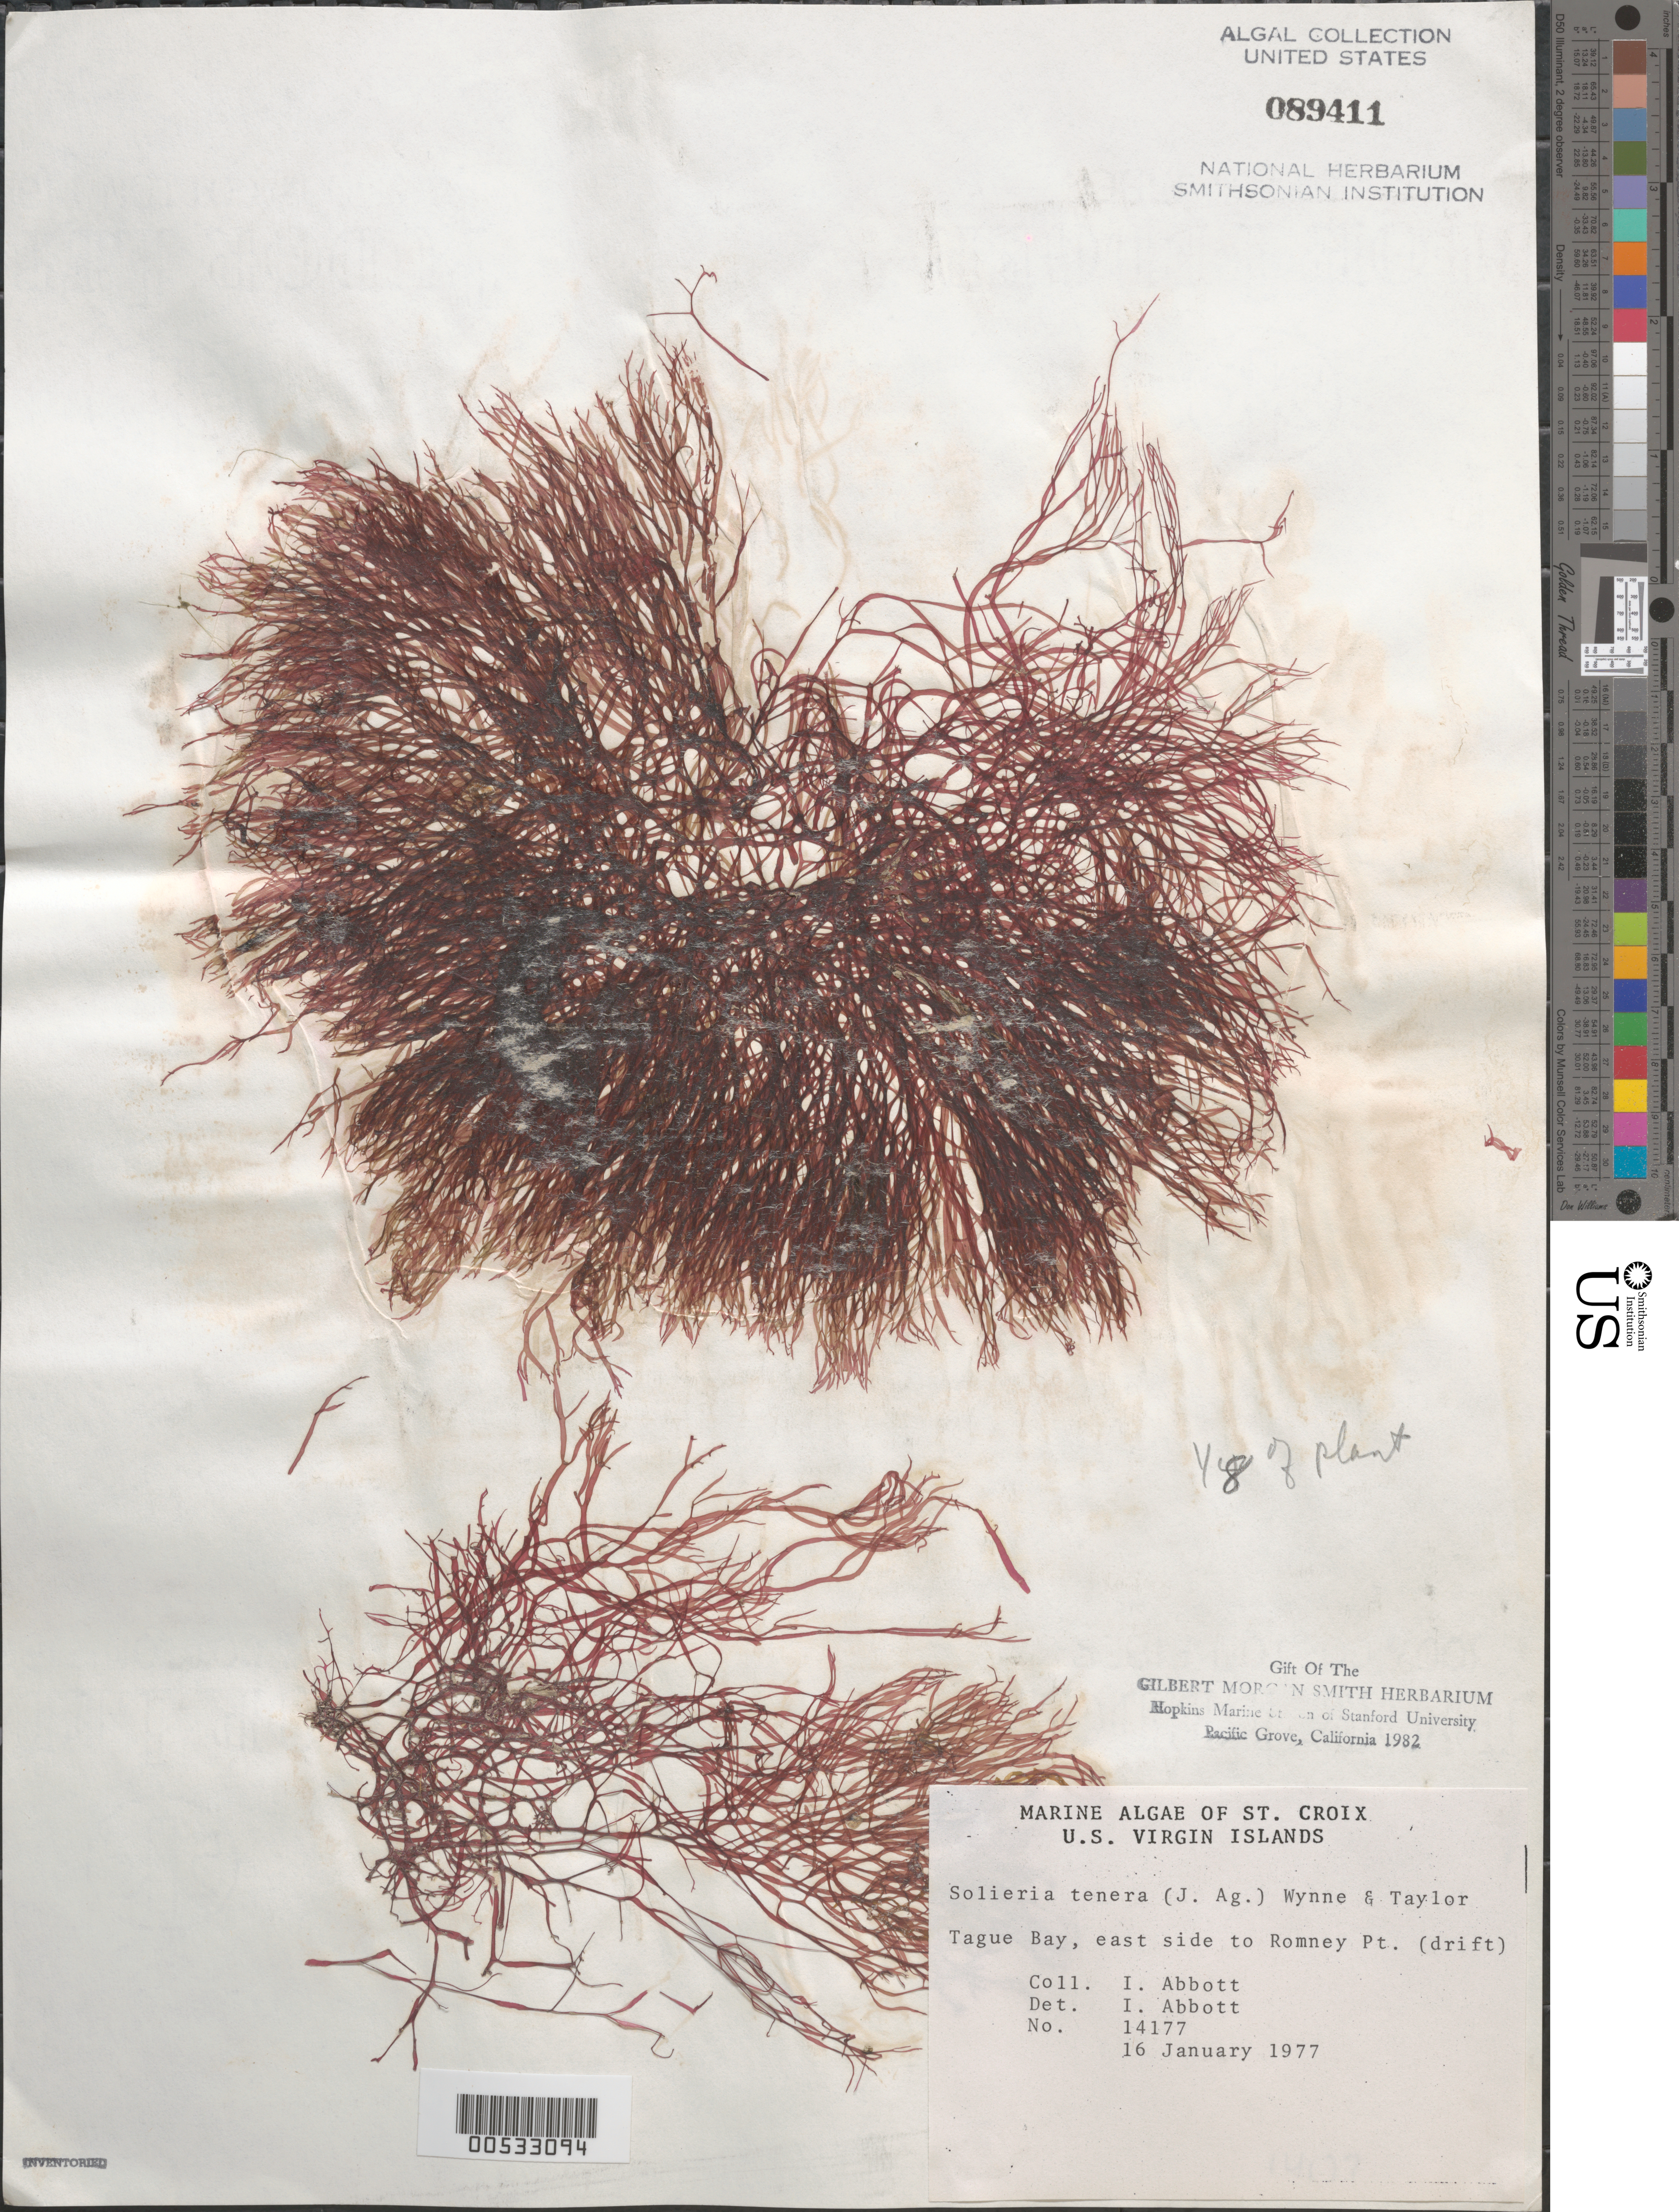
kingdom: Plantae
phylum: Rhodophyta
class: Florideophyceae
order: Gigartinales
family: Solieriaceae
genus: Solieria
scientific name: Solieria filiformis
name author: (Kütz.) P.W. Gabrielson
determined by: Algae name updating Project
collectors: I. A. Abbott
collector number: IAA 14177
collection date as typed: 16 Jan 1977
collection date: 1977-01-16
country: U.S. Virgin Islands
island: St. Croix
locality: Tague Bay, Romney Point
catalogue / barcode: US 89411